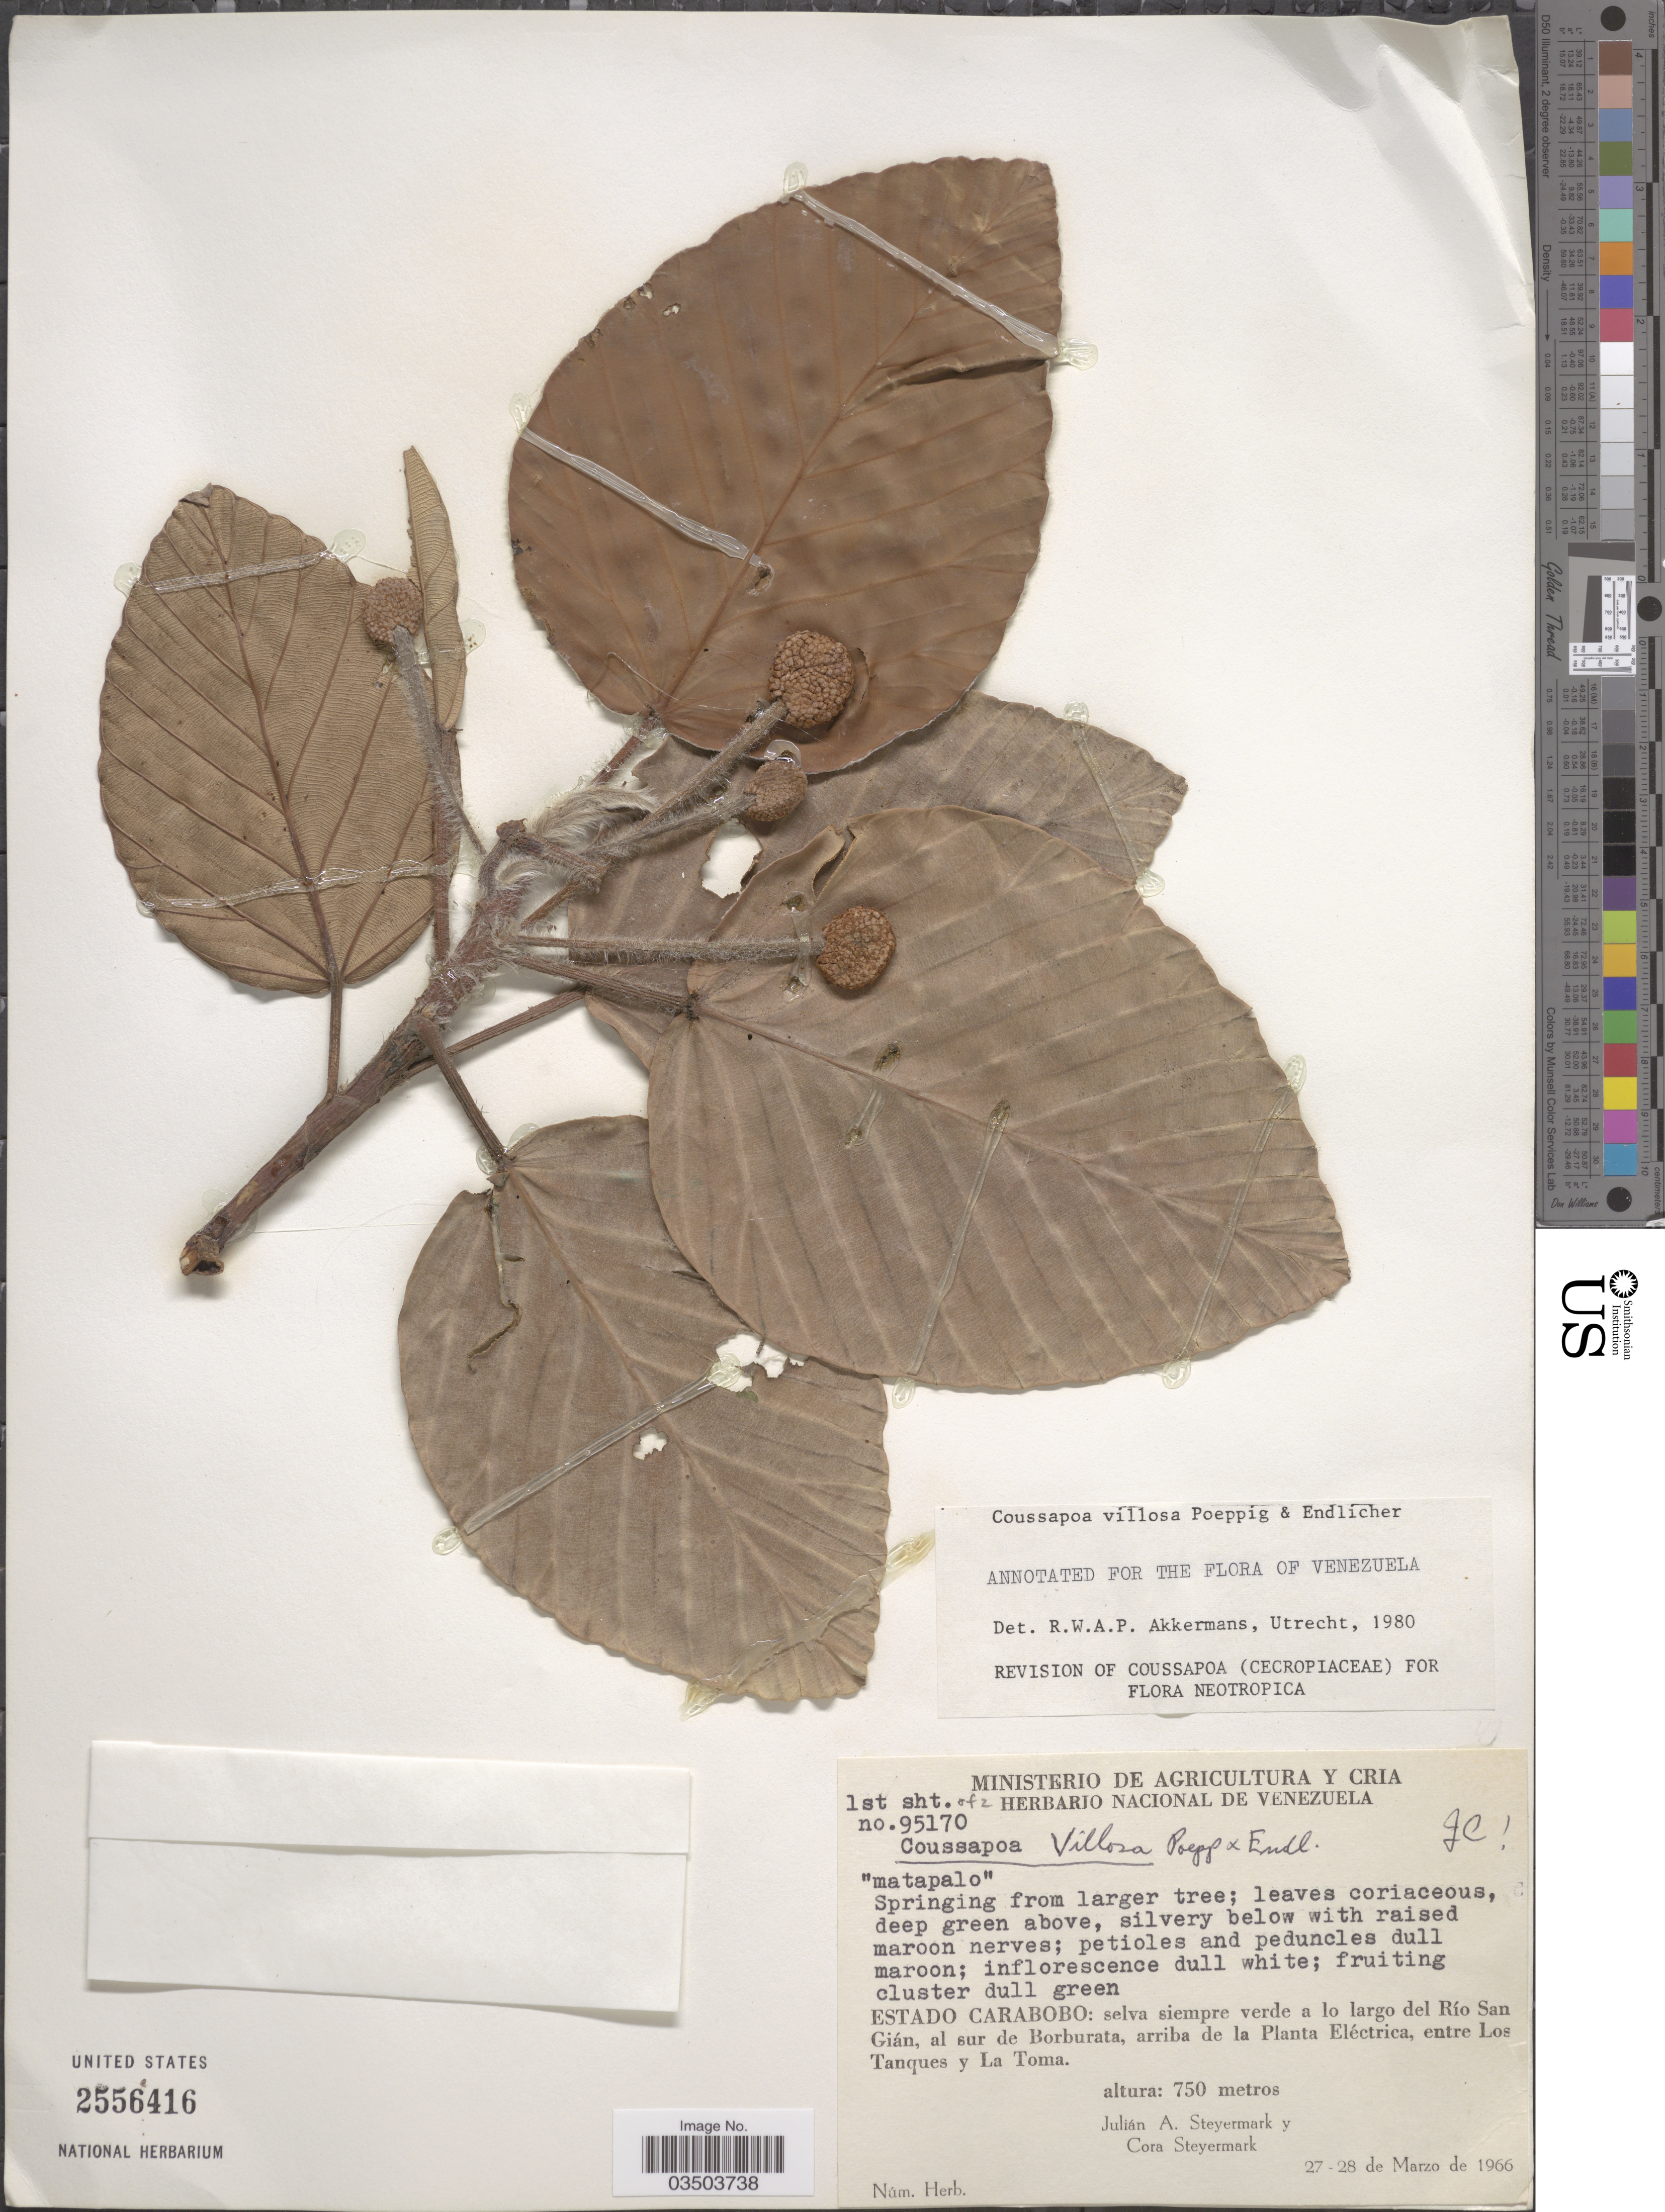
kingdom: Plantae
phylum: Tracheophyta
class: Magnoliopsida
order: Rosales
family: Urticaceae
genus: Coussapoa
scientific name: Coussapoa villosa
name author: Poepp. & Endl.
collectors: J. Steyermark & C. Steyermark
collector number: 95170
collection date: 1966-03-27/1966-03-28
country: Venezuela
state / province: Carabobo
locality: Selva siempre verde a lo largo del Río San Gián, al sur de Borburata, arriba de la Planta Eléctrica, entre Los Tanques y La Toma.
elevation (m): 750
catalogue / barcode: US 2556416